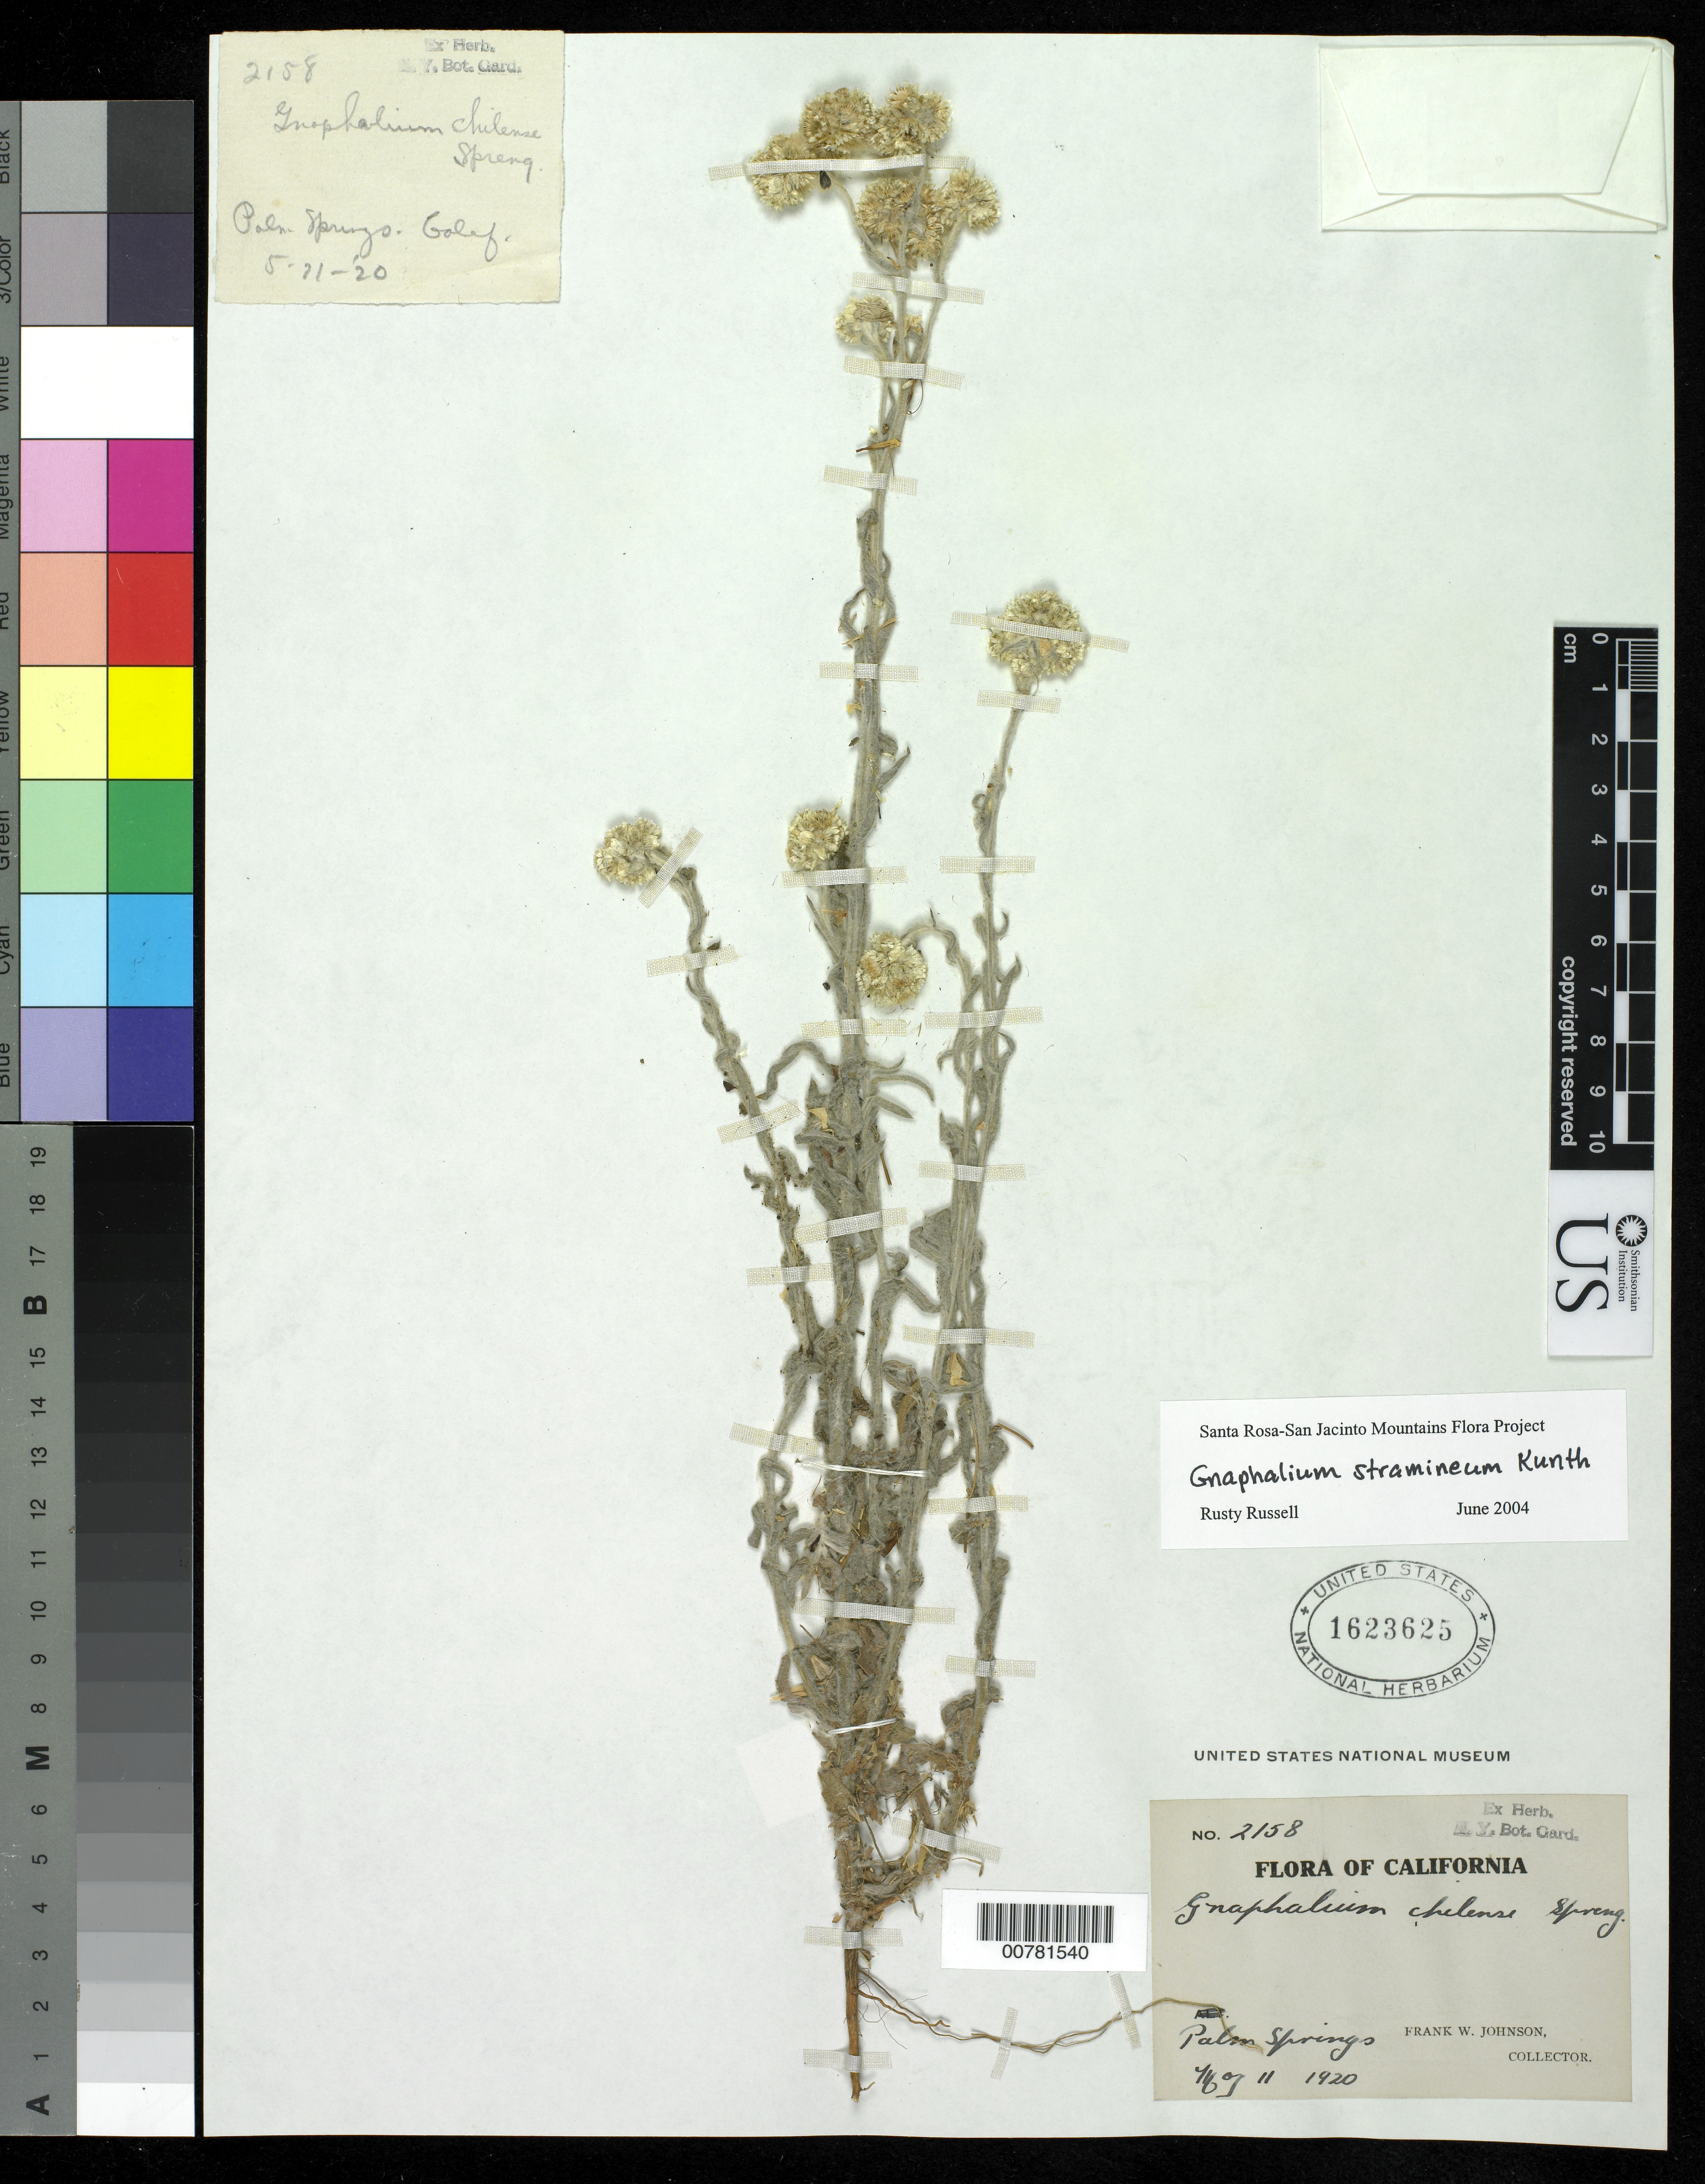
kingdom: Plantae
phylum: Tracheophyta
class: Magnoliopsida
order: Asterales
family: Asteraceae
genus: Pseudognaphalium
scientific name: Pseudognaphalium stramineum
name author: (Kunth) Anderb.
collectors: F. W. Johnson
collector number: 2158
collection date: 1920-11-14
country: United States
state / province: California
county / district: Riverside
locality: Palm Springs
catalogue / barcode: US 1623625